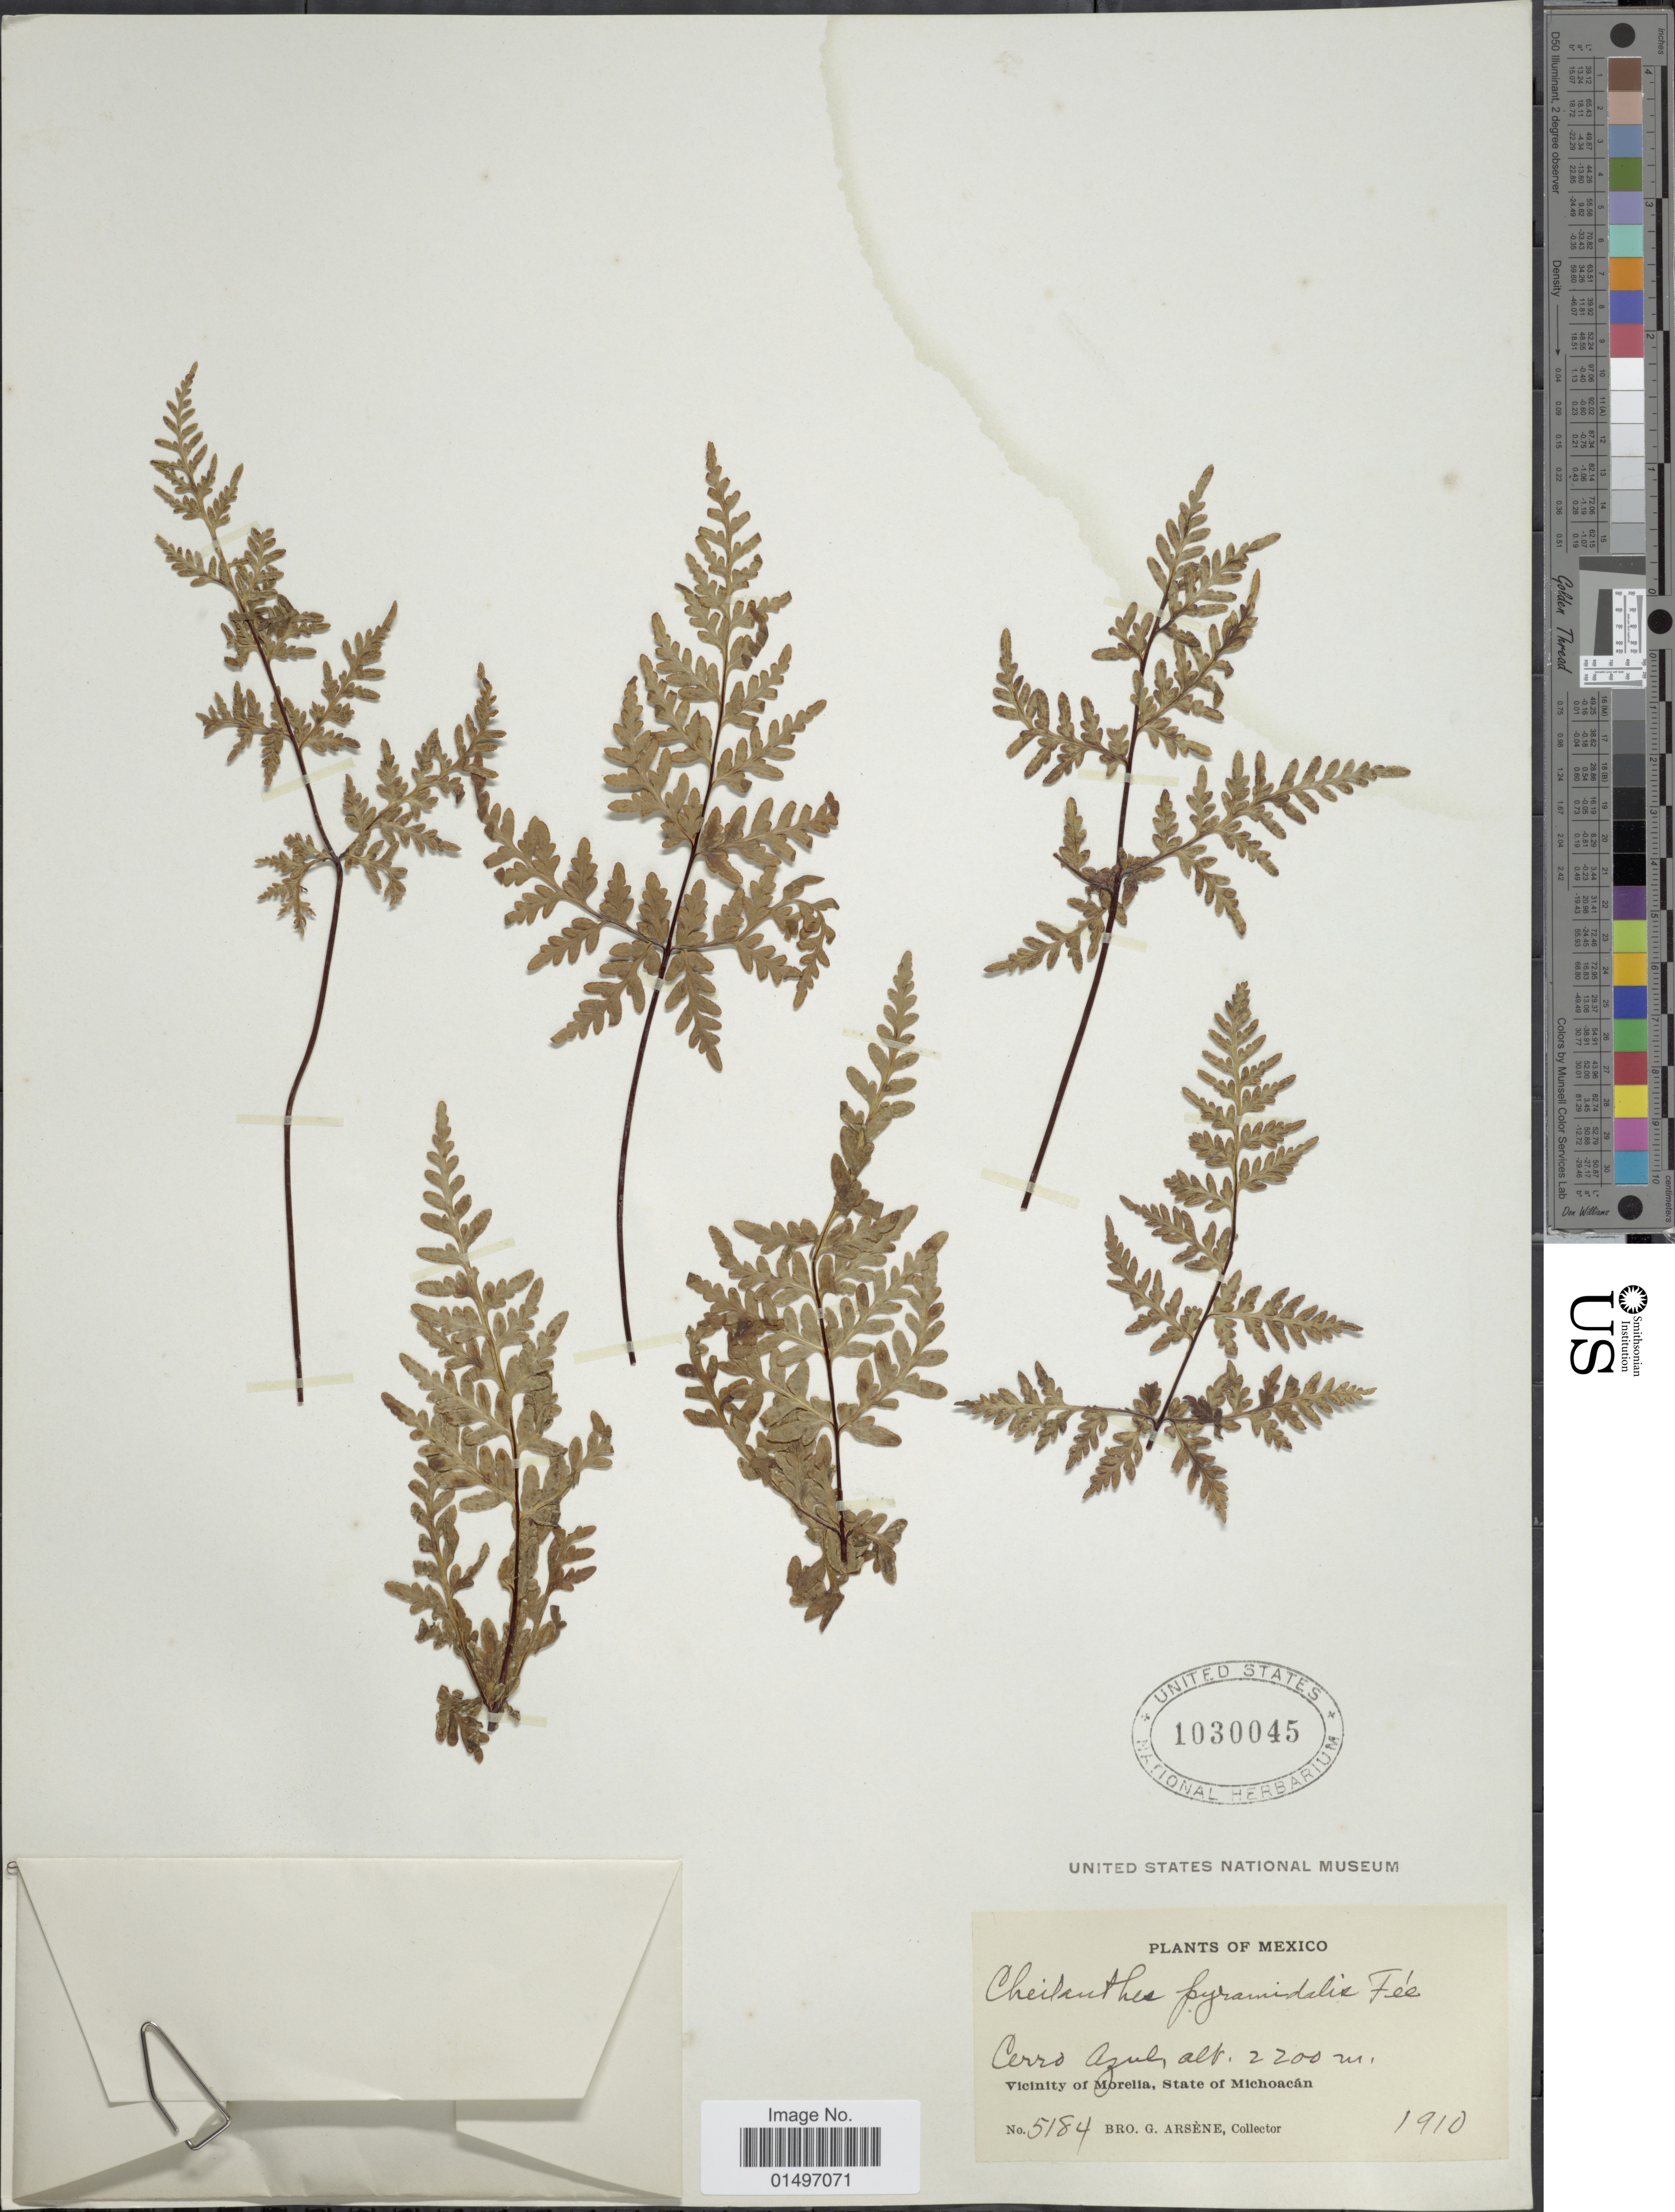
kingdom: Plantae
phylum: Tracheophyta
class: Polypodiopsida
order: Polypodiales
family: Pteridaceae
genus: Gaga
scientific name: Gaga hirsuta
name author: (Link) Fay W. Li & Windham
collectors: Bro. G. Arsène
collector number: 5184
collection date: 1910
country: Mexico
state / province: Michoacán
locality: Mexico, Vicinity of Morelia, Cerro Azul.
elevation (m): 2200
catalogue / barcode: US 1030045